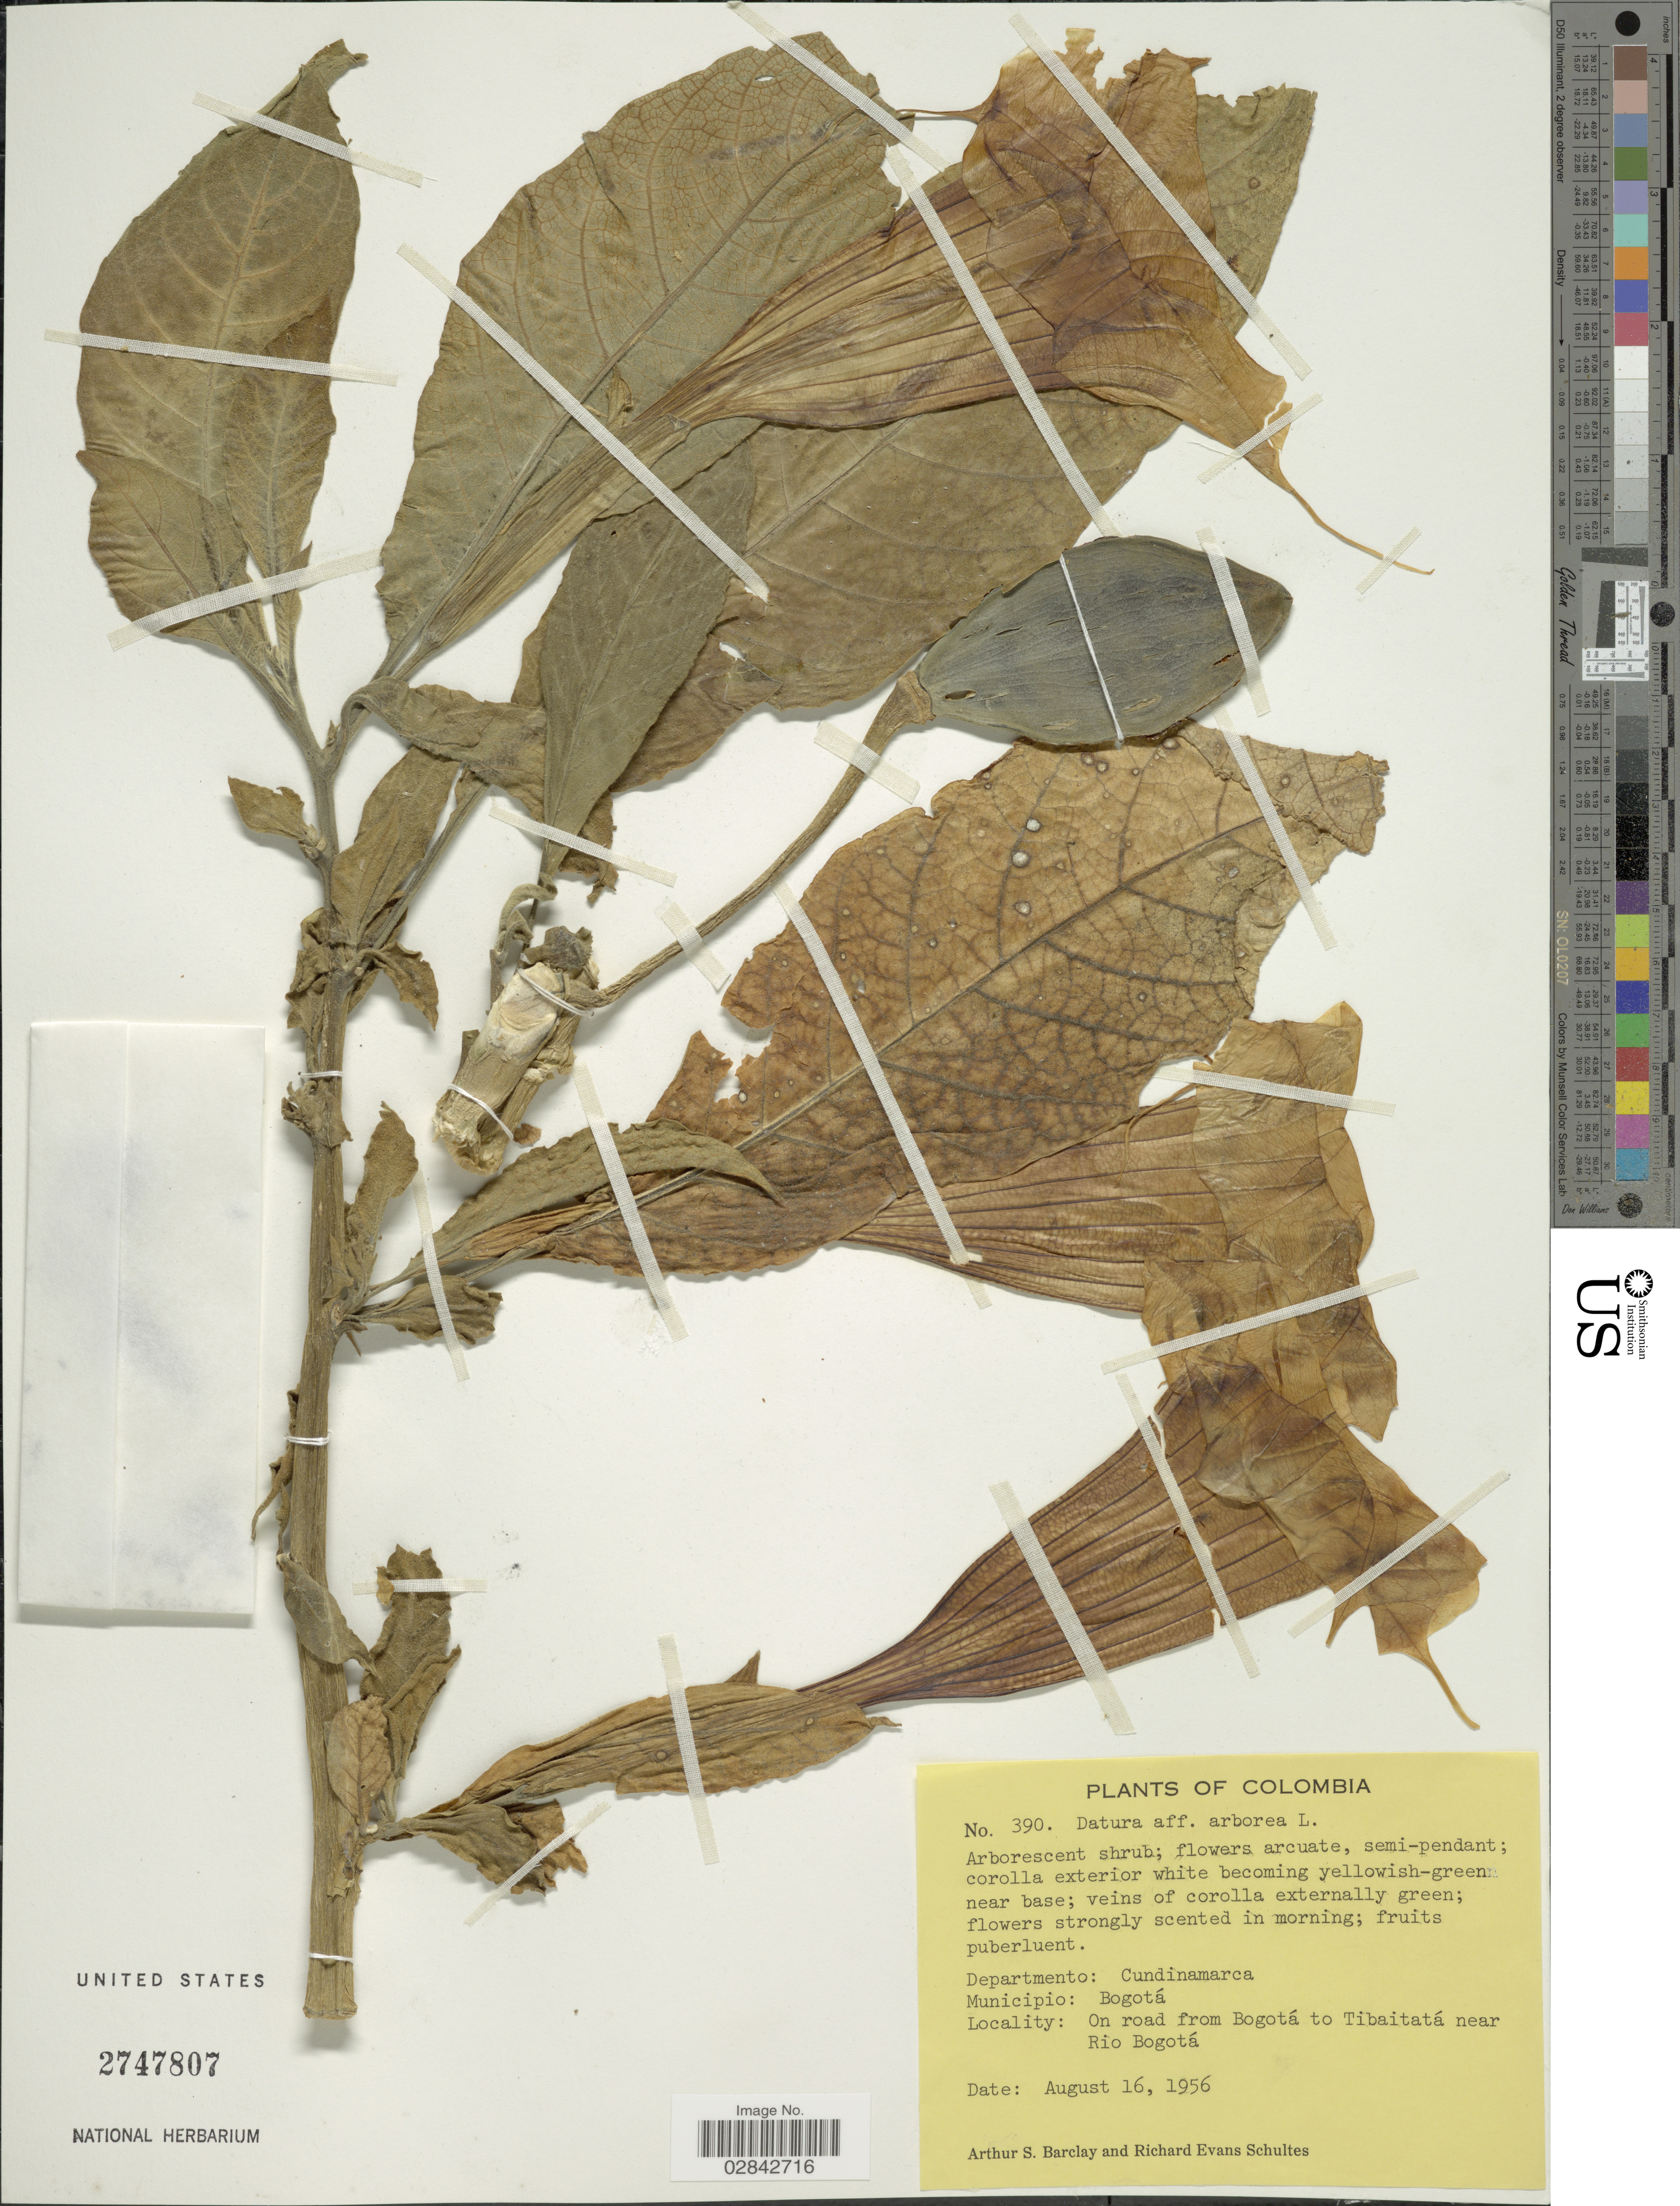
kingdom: Plantae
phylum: Tracheophyta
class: Magnoliopsida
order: Solanales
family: Solanaceae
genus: Brugmansia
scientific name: Brugmansia arborea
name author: (L.) Lagerh.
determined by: (US) Smithsonian Institution - National Museum of Natural History - Department of Botany (UNITED STATES)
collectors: A. S. Barclay & R. E. Schultes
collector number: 390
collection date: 1956-08-16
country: Colombia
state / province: Cundinamarca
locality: Departmento: Cundinamarca. Municipio: Bogotá. On road from Bogotá to Tibaitatá near Rio Bogotá.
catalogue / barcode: US 2747807